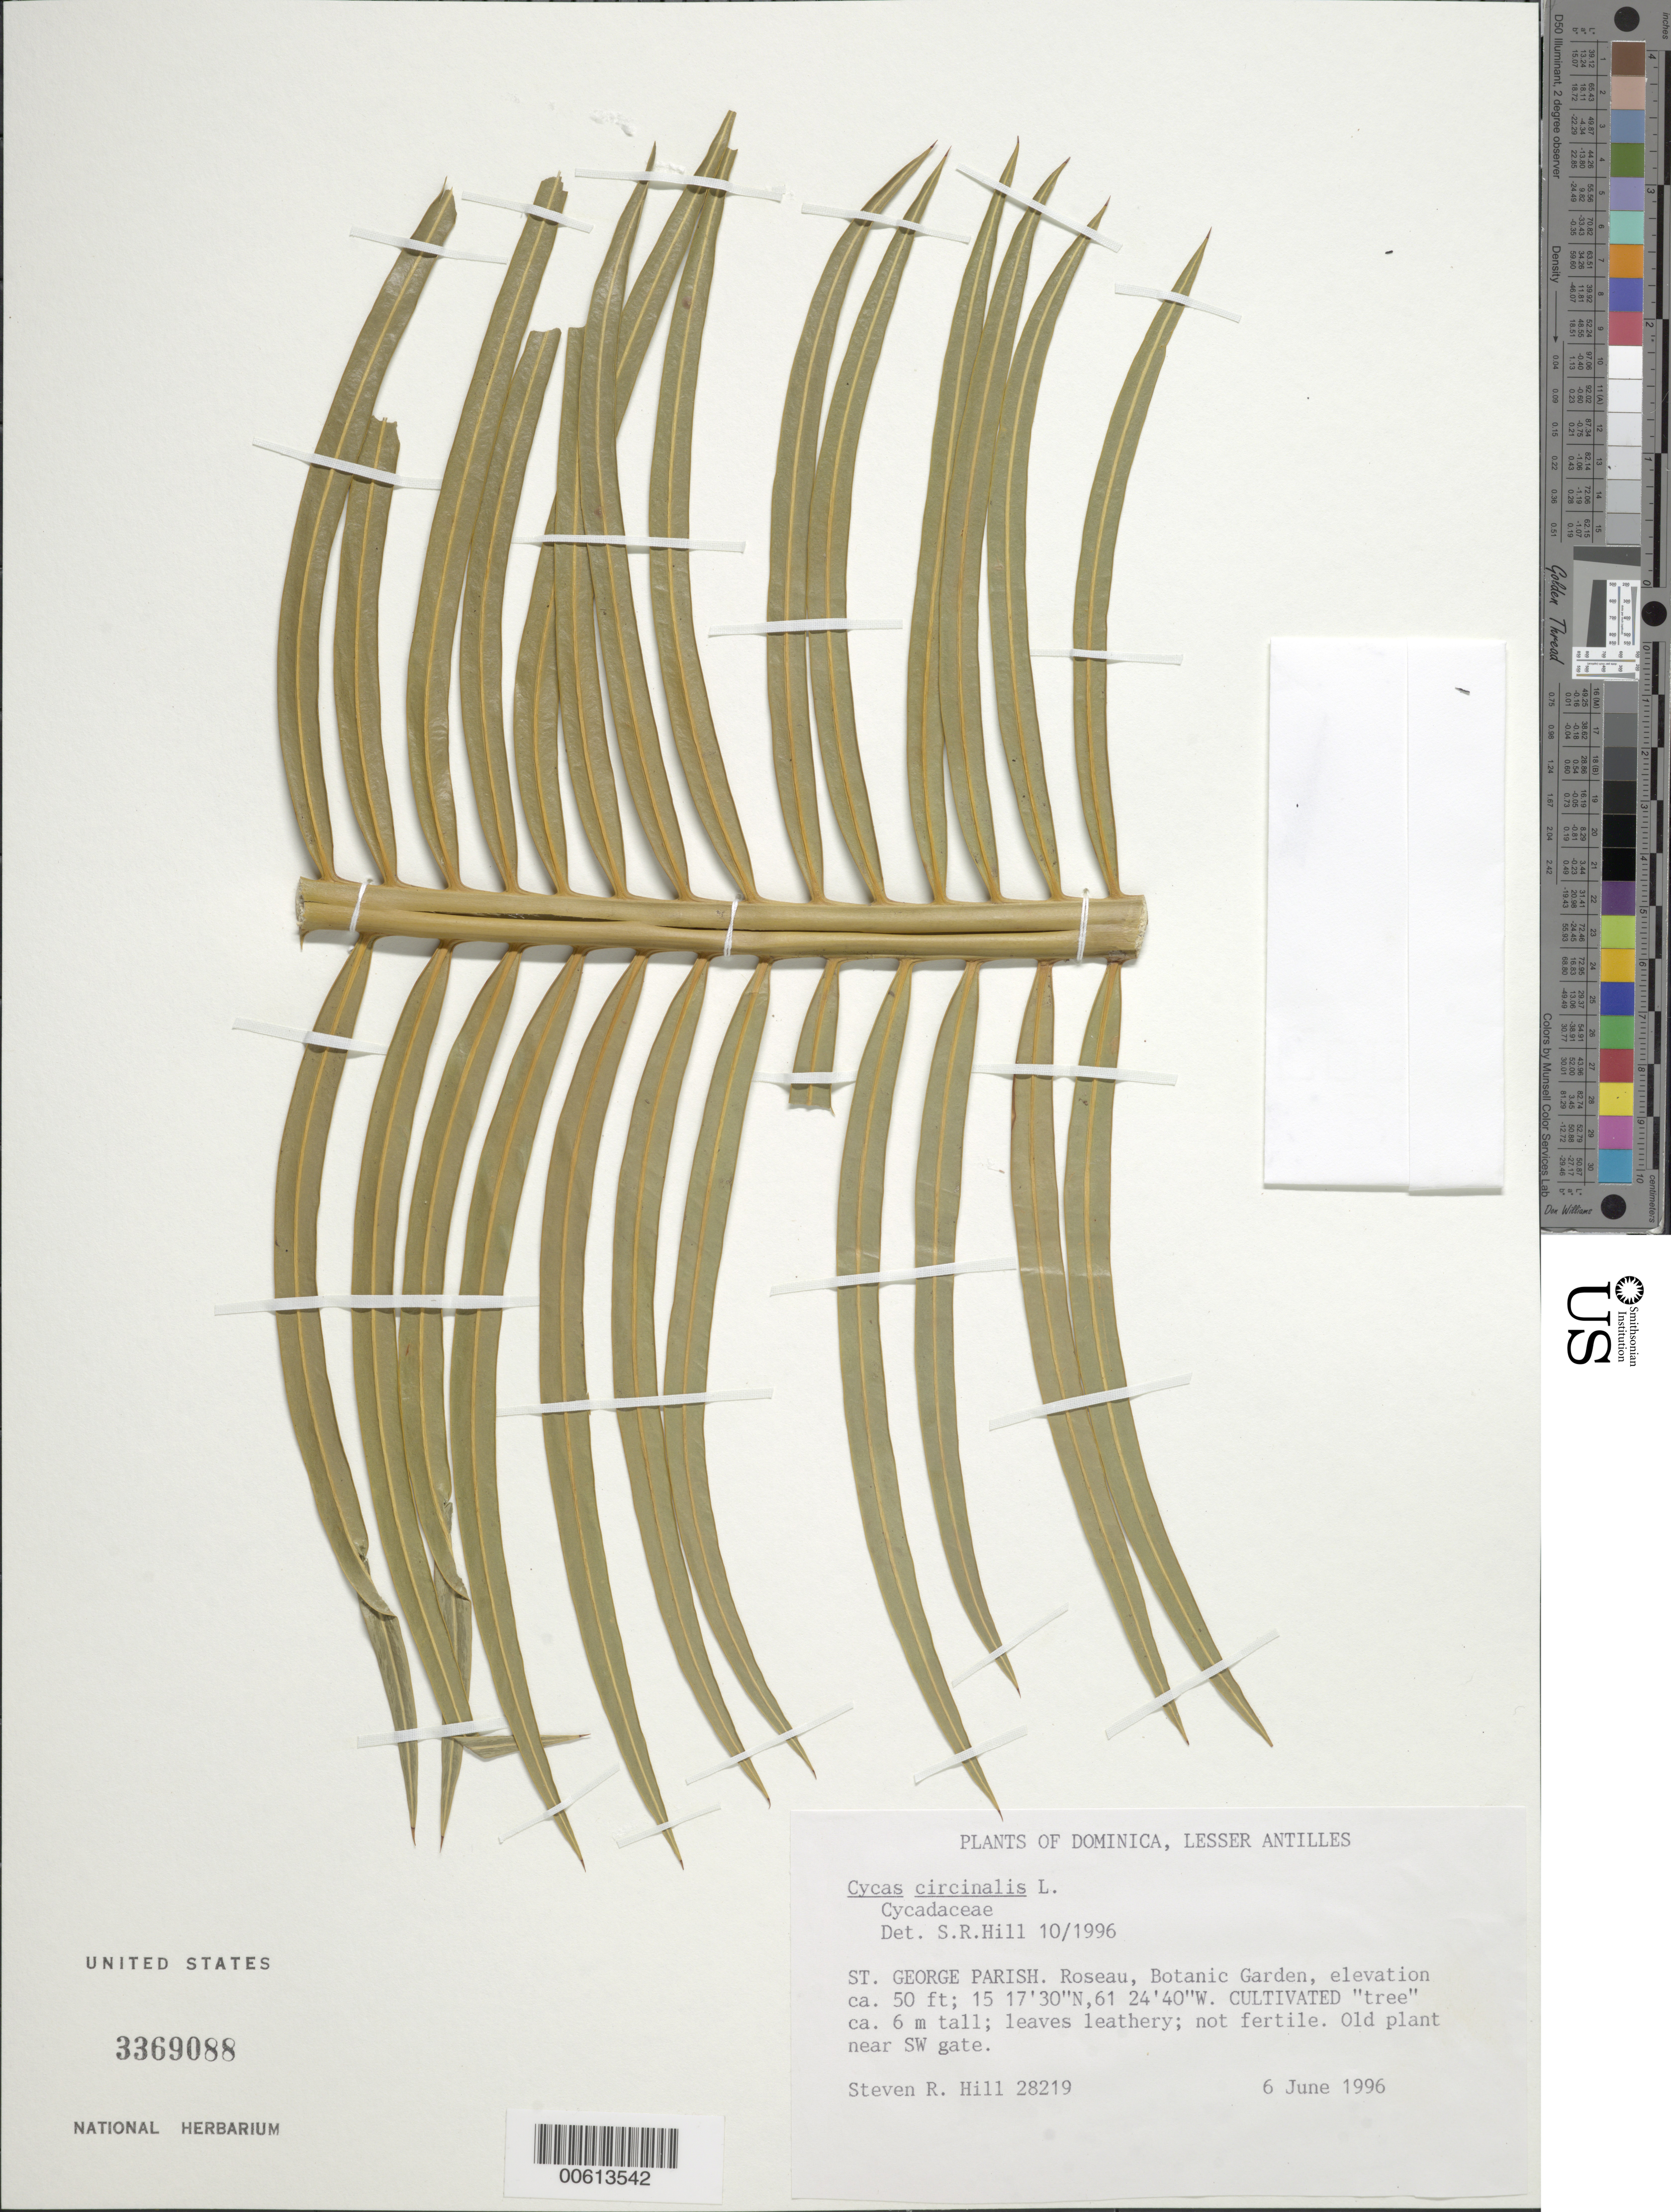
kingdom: Plantae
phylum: Tracheophyta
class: Cycadopsida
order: Cycadales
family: Cycadaceae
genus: Cycas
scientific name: Cycas circinalis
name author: L.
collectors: S. R. Hill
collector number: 28219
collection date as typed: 06 Jun 1996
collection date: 1996-06-06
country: Dominica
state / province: St. George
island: Dominica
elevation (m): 15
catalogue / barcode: US 3369088